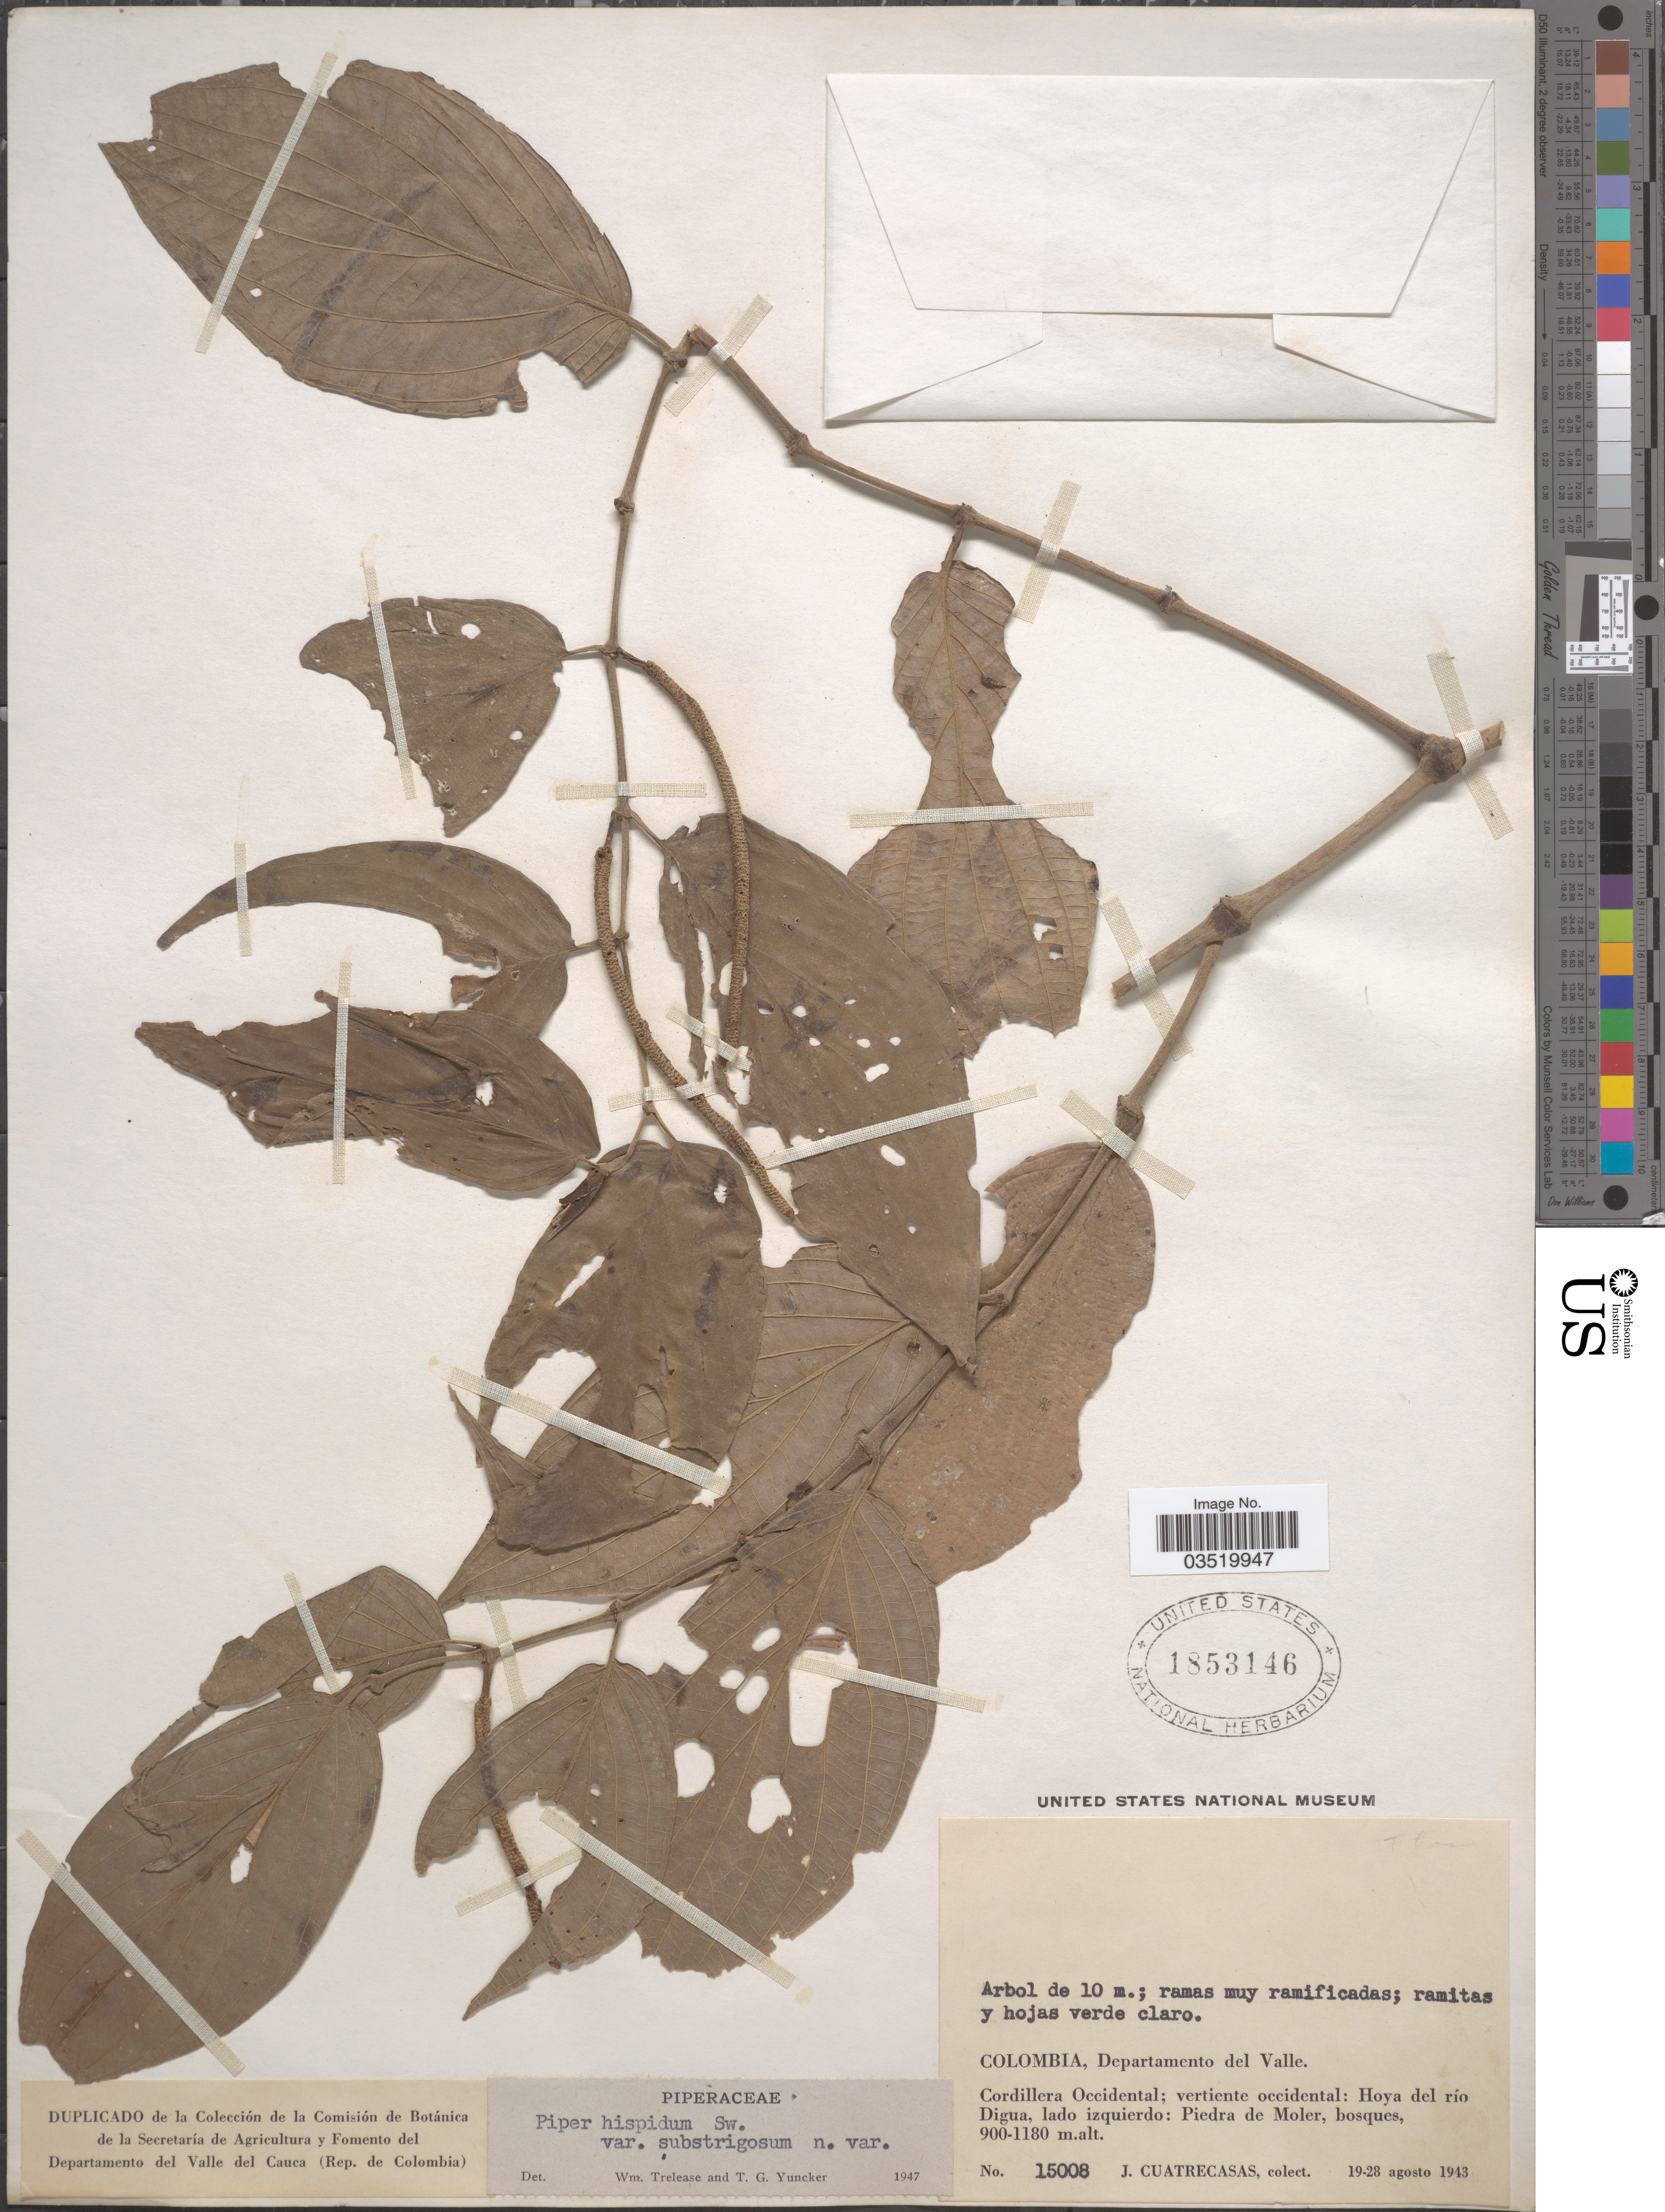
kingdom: Plantae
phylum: Tracheophyta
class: Magnoliopsida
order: Piperales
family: Piperaceae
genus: Piper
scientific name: Piper hispidum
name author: Sw.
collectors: J. Cuatrecasas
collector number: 15008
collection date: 1943-08-19/1943-08-28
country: Colombia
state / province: Valle del Cauca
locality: Departamento del Valle. Cordillera Occidental; vertiente occidental: Hoya del río Digua, lado izquierdo: Piedra de Moler.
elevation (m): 900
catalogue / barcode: US 1853146